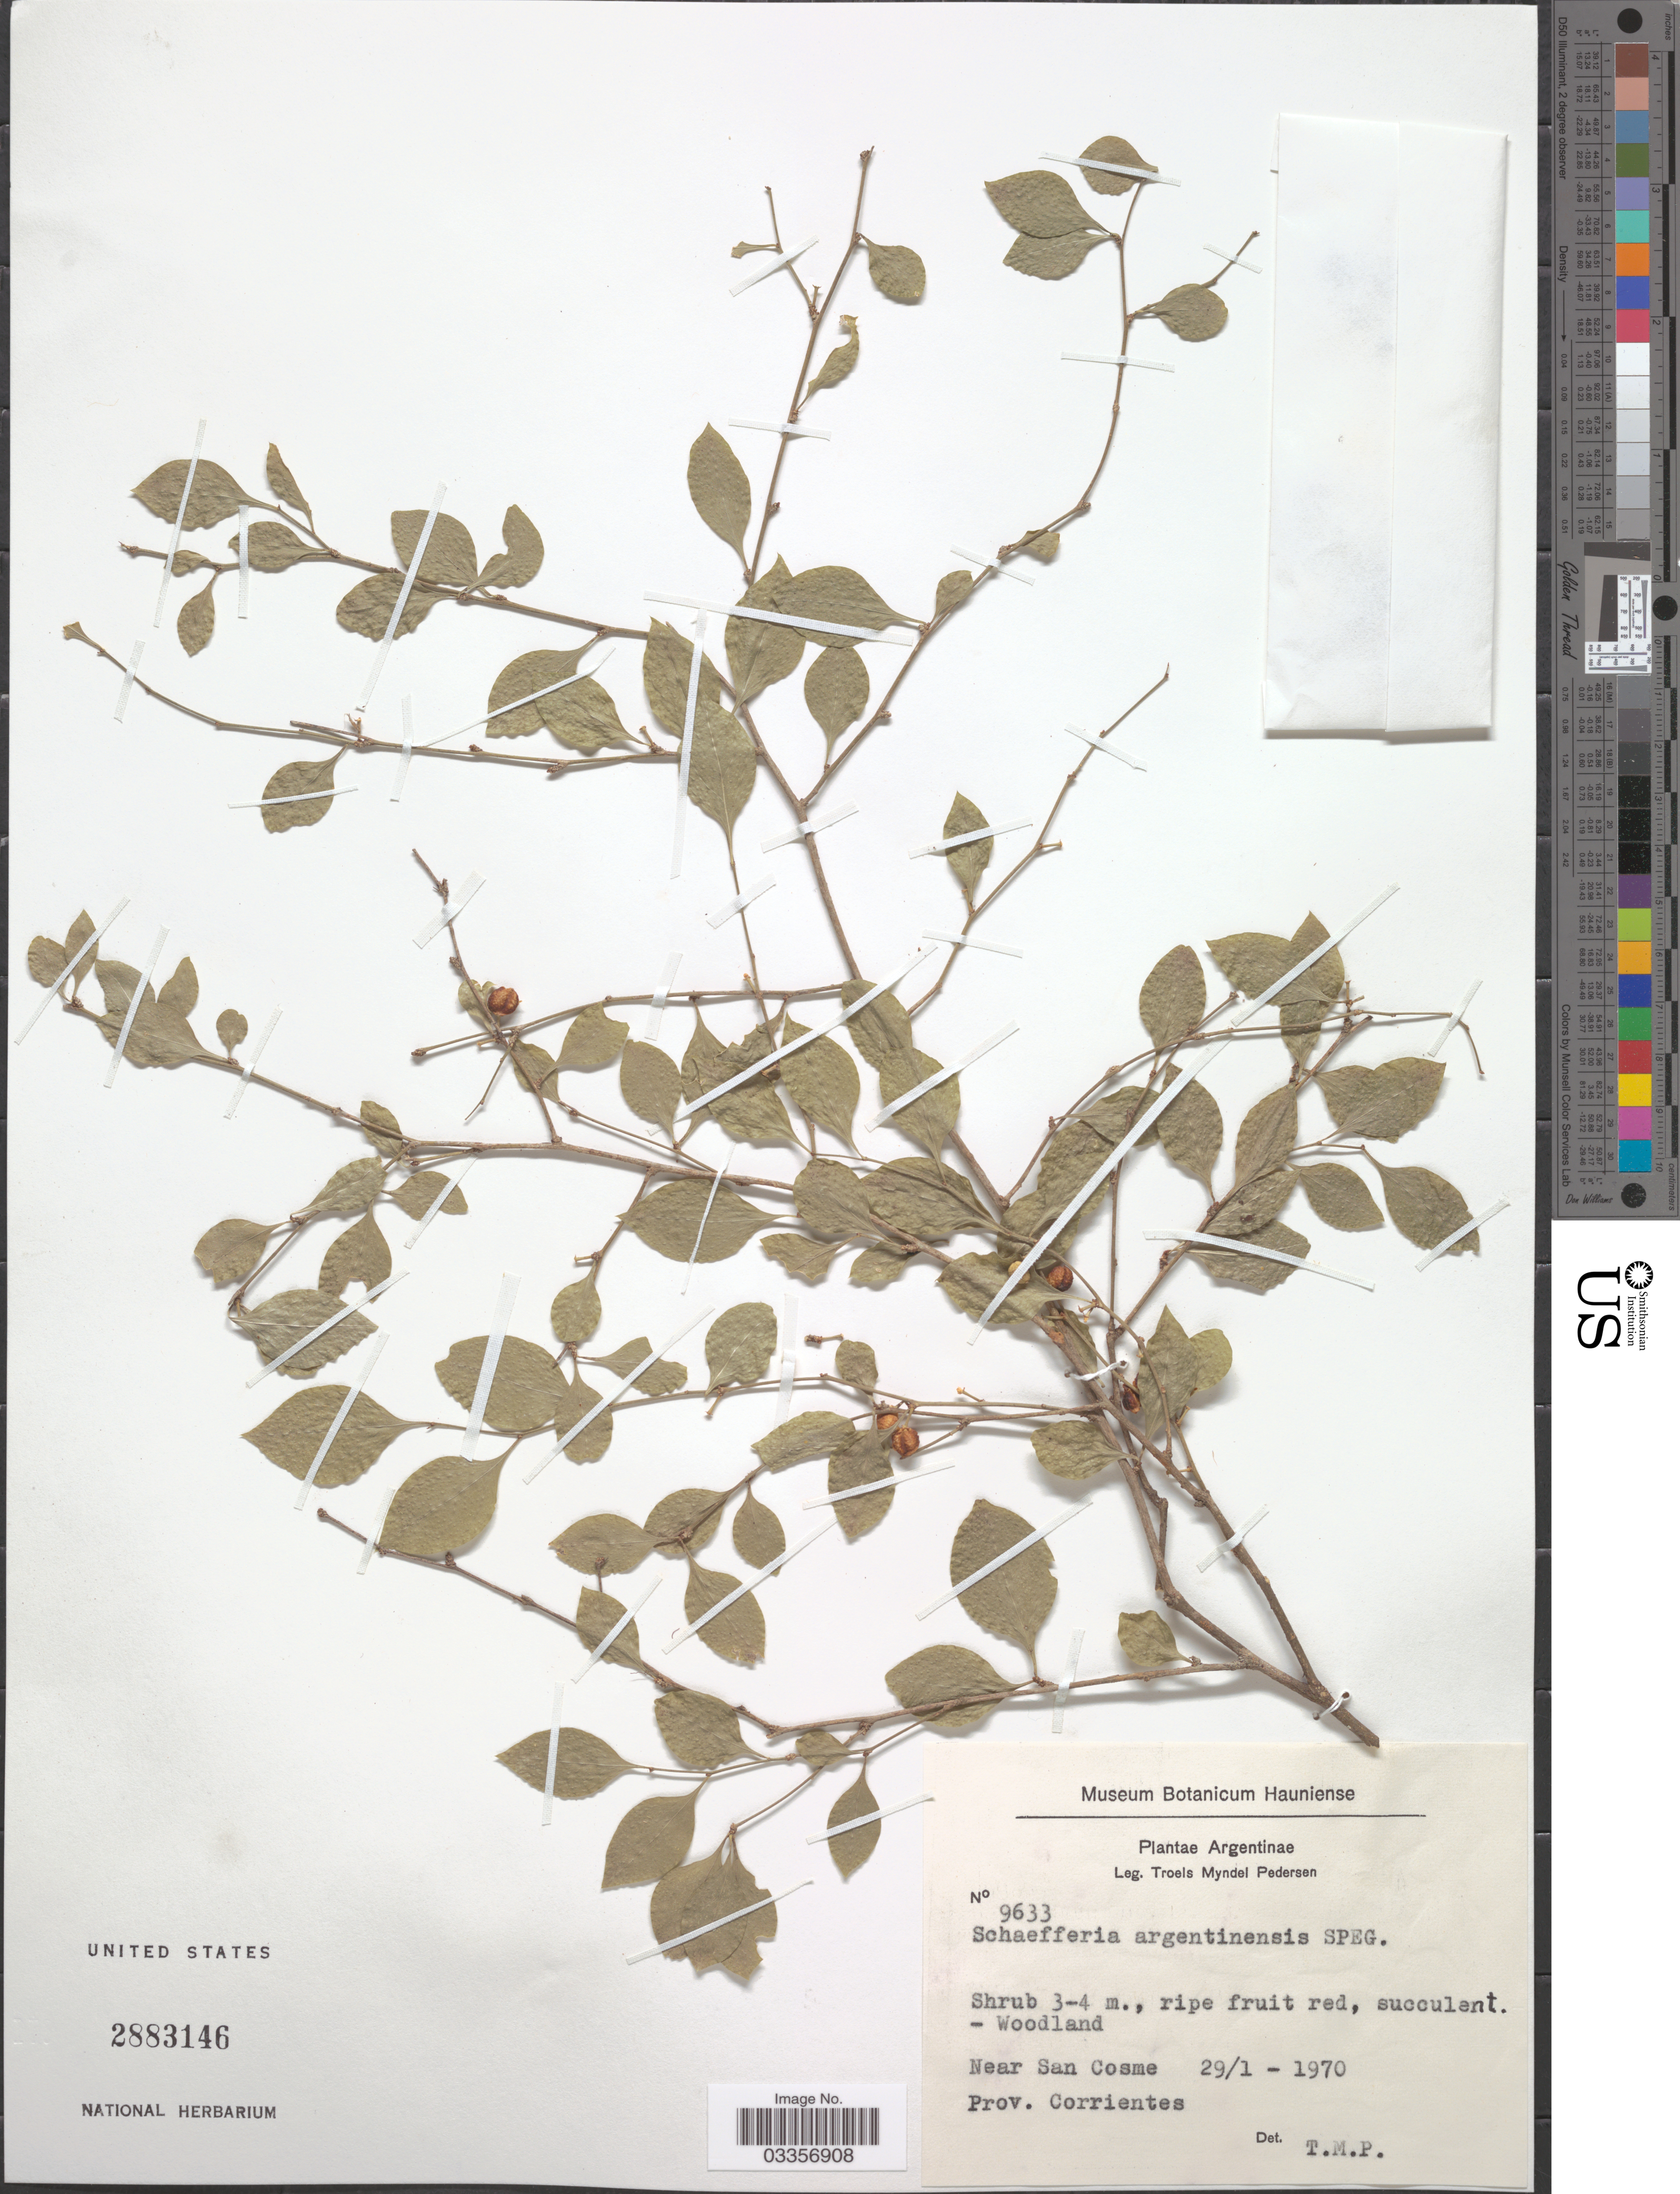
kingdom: Plantae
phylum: Tracheophyta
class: Magnoliopsida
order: Celastrales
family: Celastraceae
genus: Schaefferia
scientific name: Schaefferia argentinensis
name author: Speg.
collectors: T. Pederson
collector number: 9633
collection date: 1970-01-29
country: Argentina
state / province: Corrientes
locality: Near San Cosme.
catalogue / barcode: US 2883146